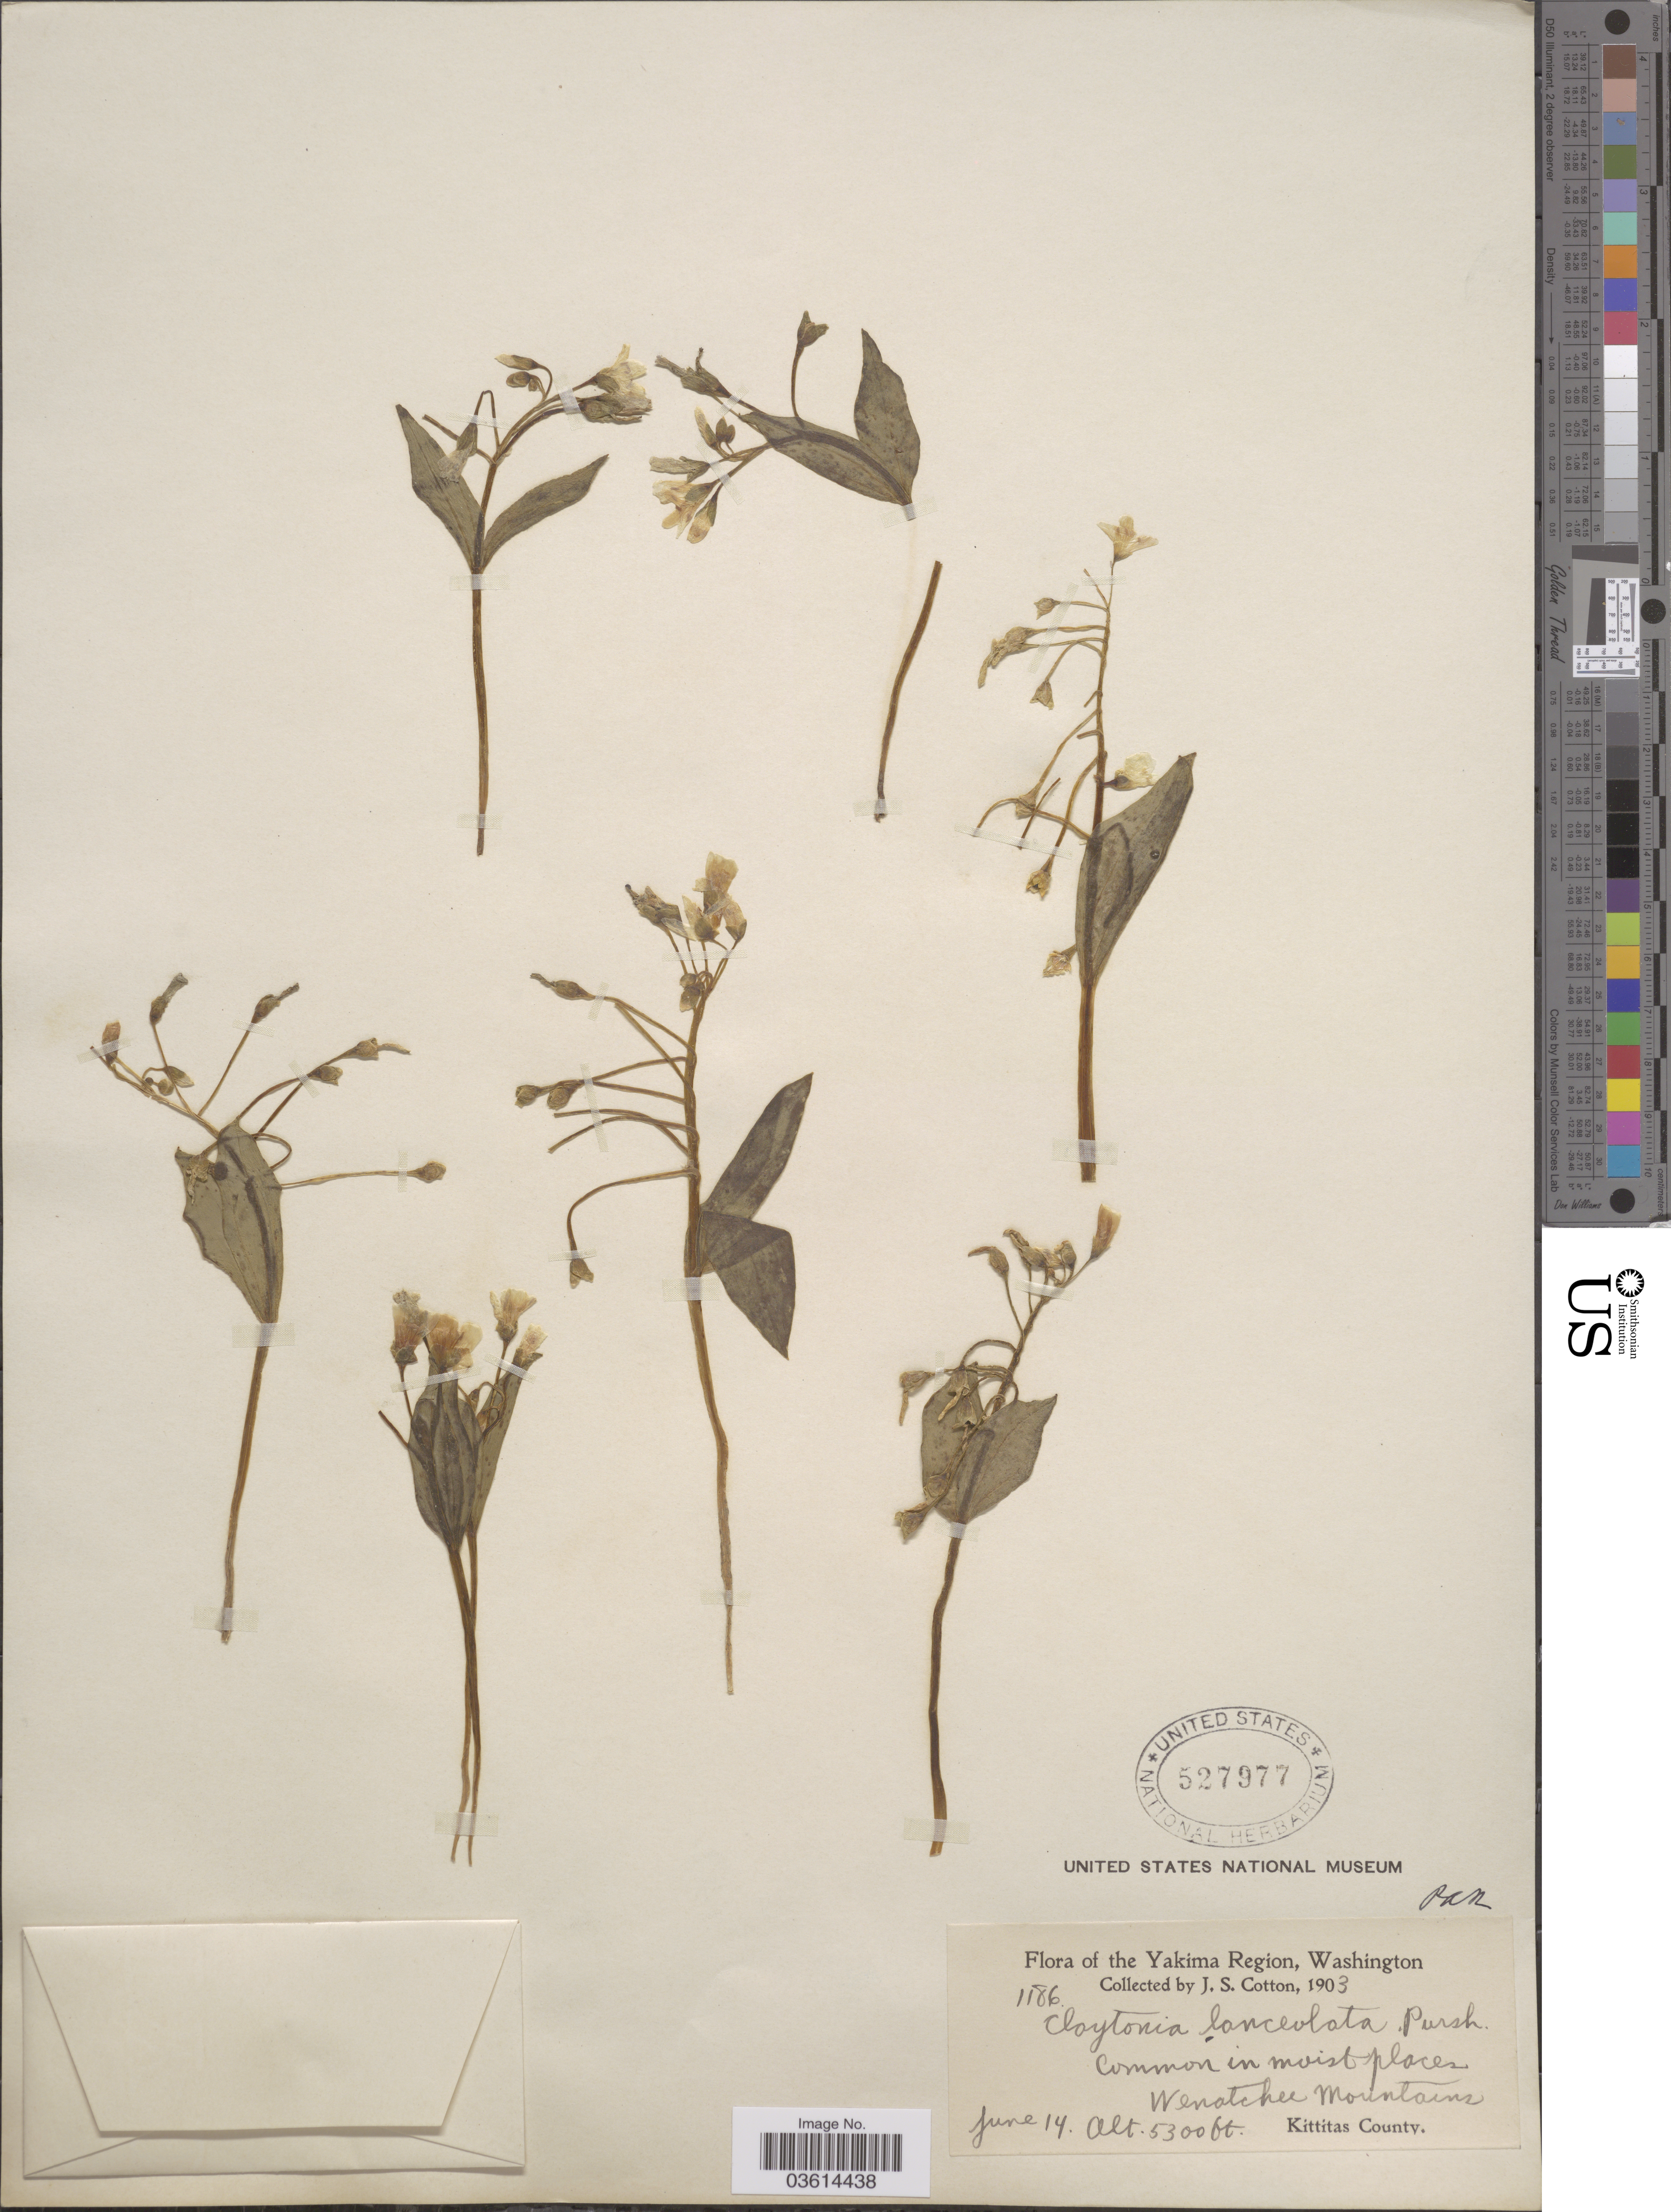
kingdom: Plantae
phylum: Tracheophyta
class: Magnoliopsida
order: Caryophyllales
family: Montiaceae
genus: Claytonia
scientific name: Claytonia lanceolata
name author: Pursh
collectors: J. S. Cotton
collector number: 1186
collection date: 1903-06-14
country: United States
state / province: Washington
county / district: Kittitas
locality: The Yakima Region. Wenatchee Mountains. Kittitas County.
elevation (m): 1615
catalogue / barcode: US 527977